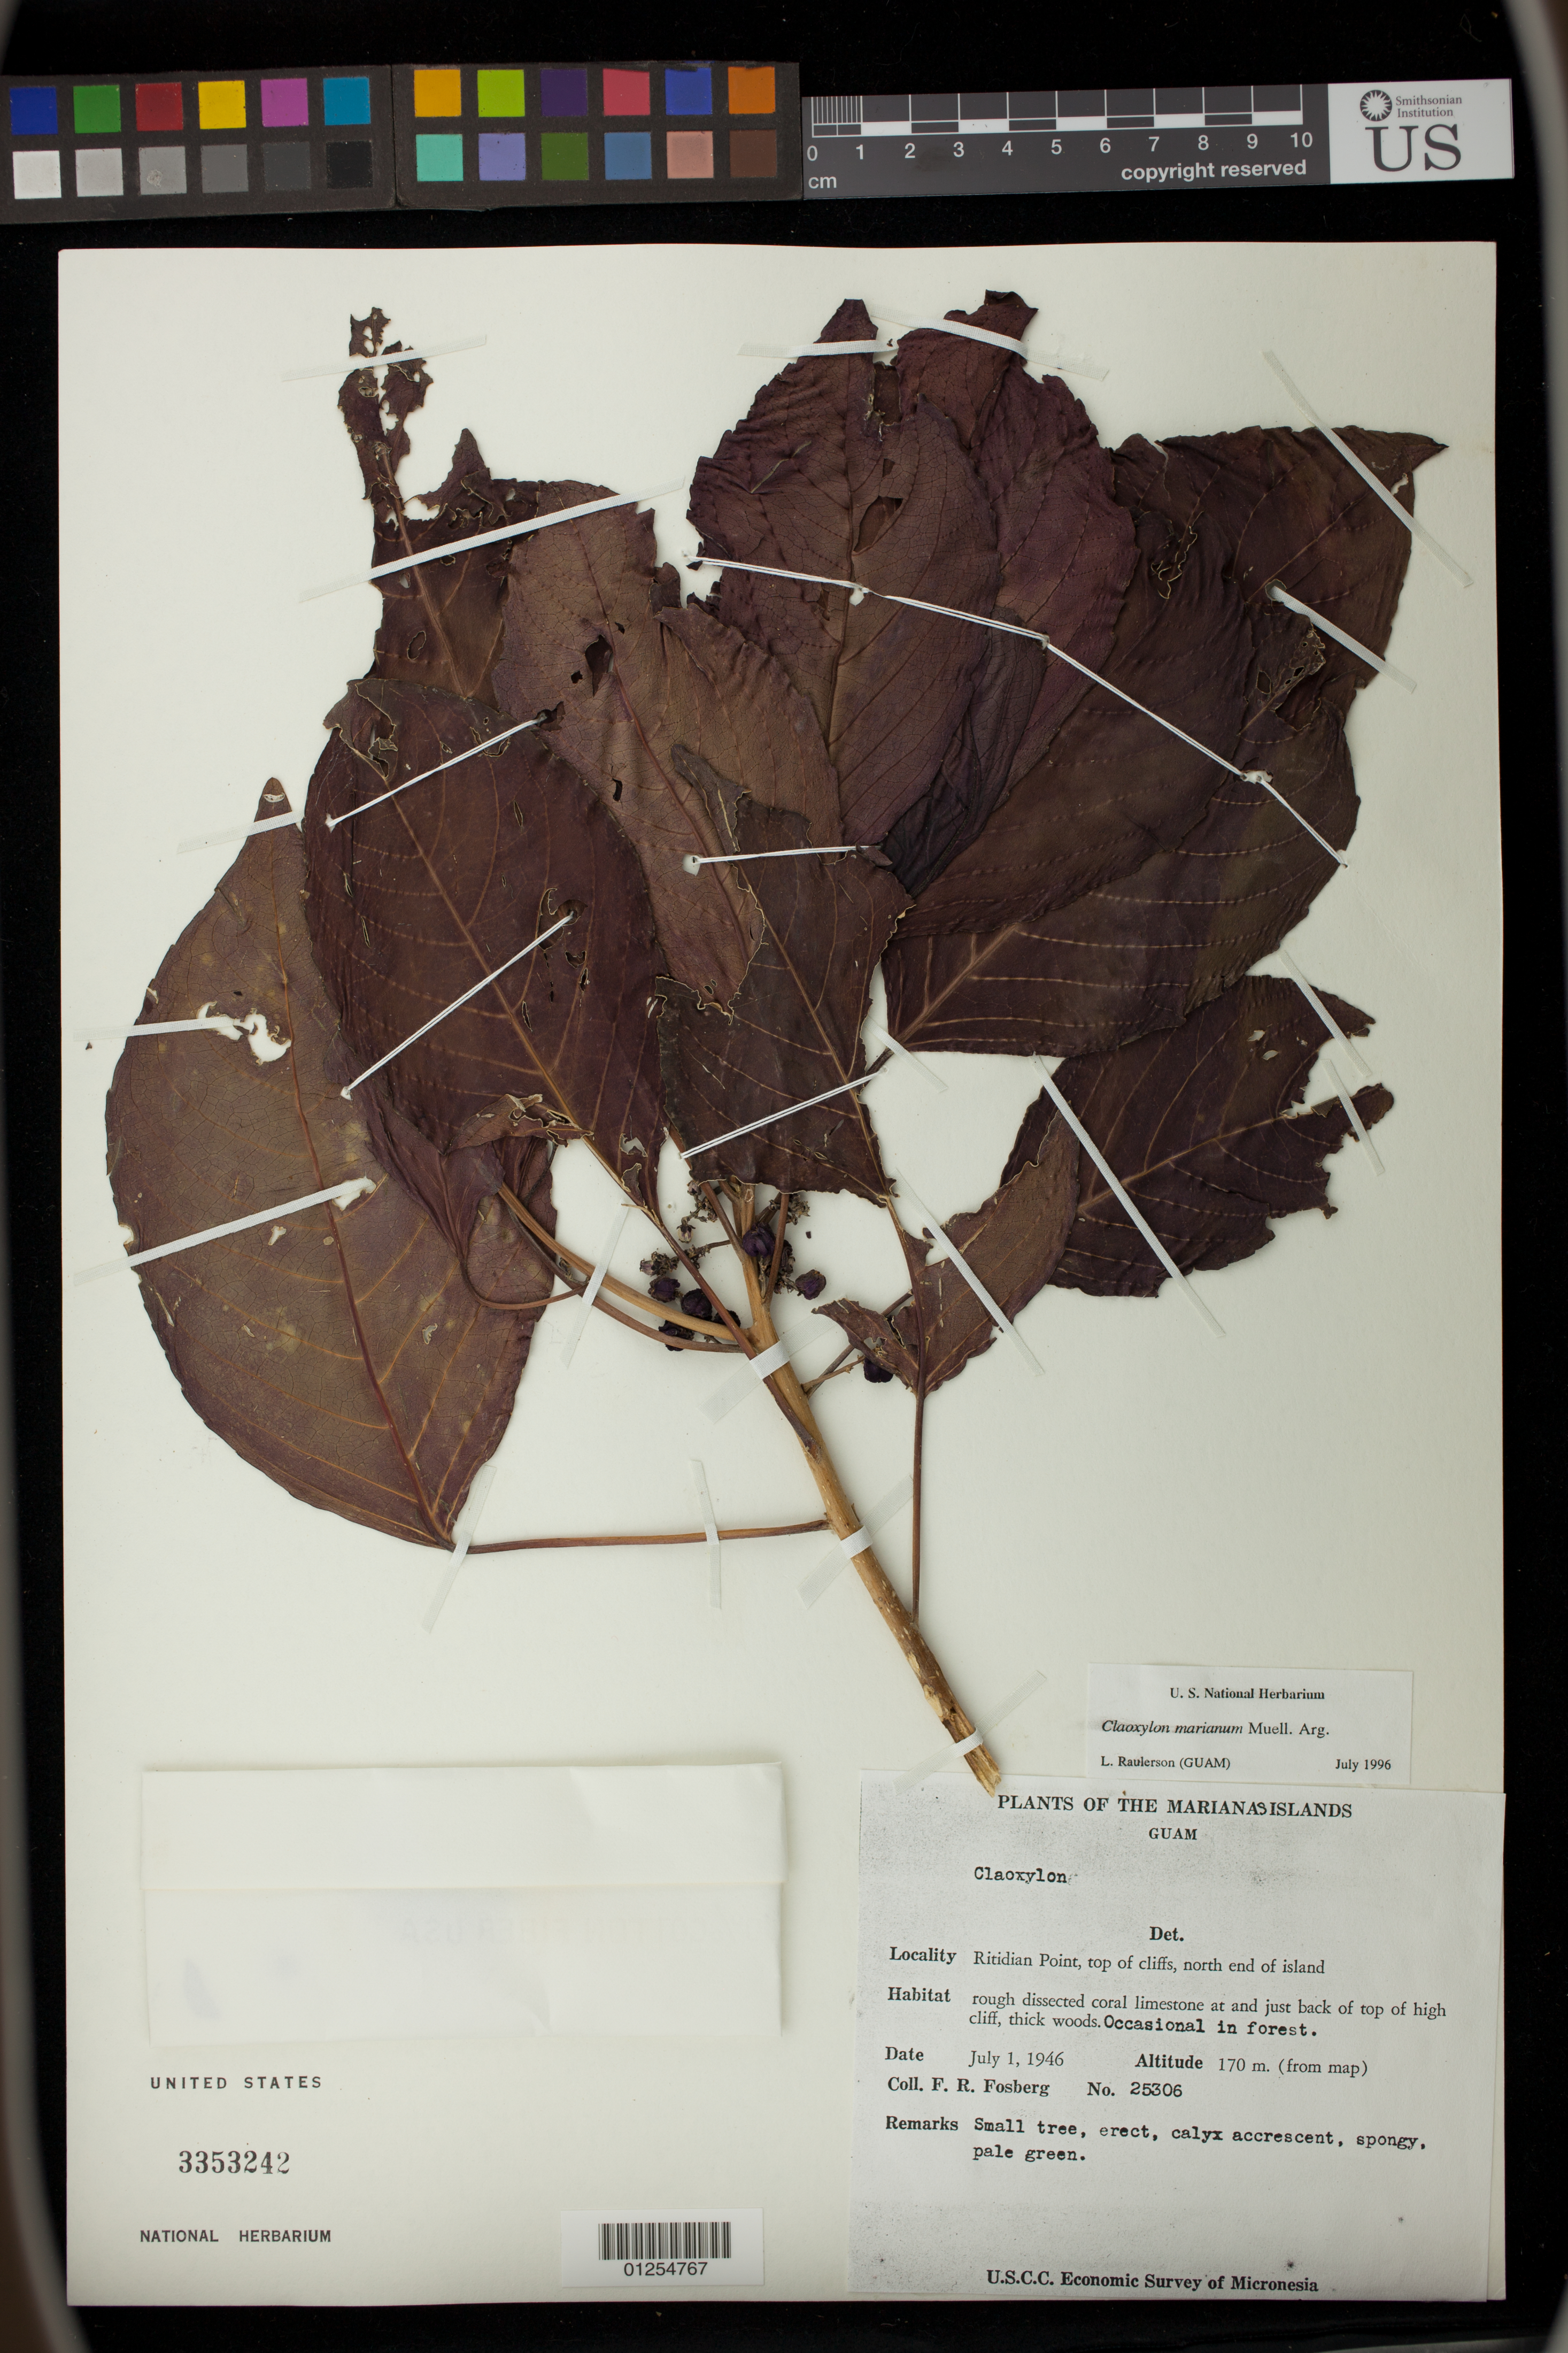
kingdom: Plantae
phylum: Tracheophyta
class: Magnoliopsida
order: Malpighiales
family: Euphorbiaceae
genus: Claoxylon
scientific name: Claoxylon marianum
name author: Müll. Arg.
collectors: F. R. Fosberg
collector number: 25306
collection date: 1946-07-01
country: Guam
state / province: Yigo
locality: at and just back of top of high cliff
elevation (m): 170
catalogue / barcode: US 3353242